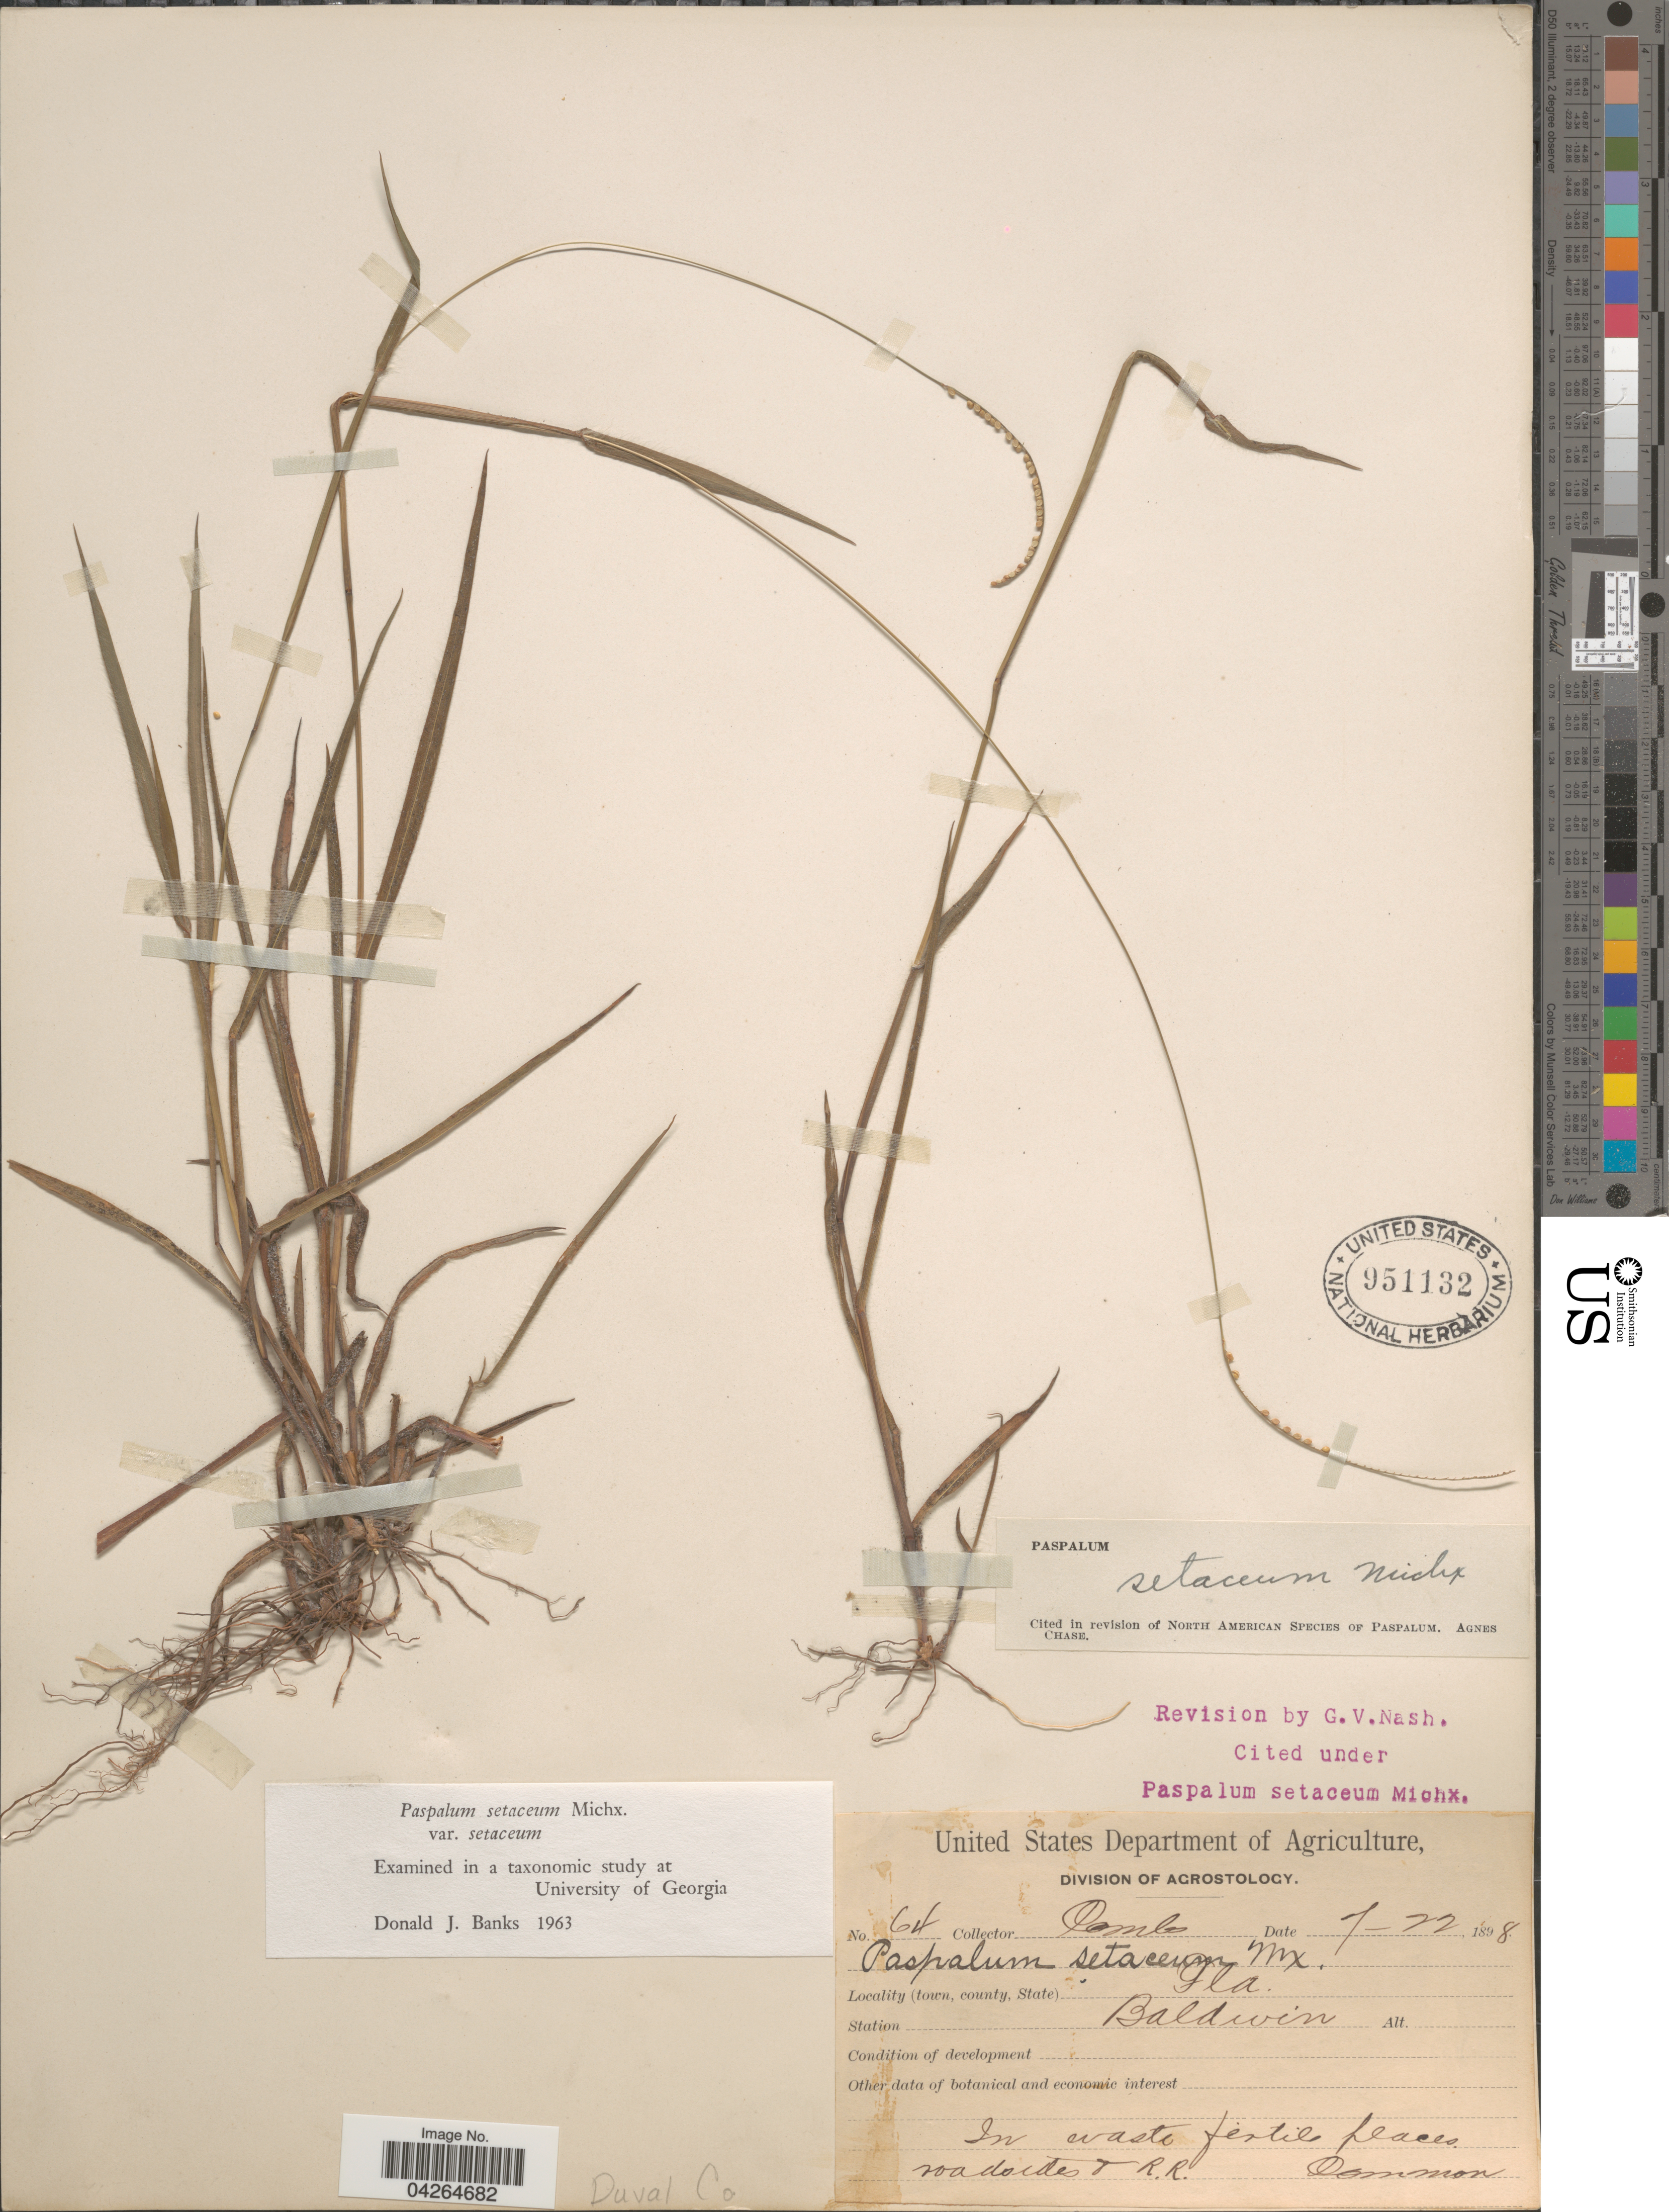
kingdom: Plantae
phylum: Tracheophyta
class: Liliopsida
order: Poales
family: Poaceae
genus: Paspalum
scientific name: Paspalum setaceum var. setaceum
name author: Michx.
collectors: -. Combs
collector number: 64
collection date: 1898-07-22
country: United States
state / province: Florida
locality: Station Baldwin. Roadsides & R.R. Duval Co.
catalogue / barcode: US 951132